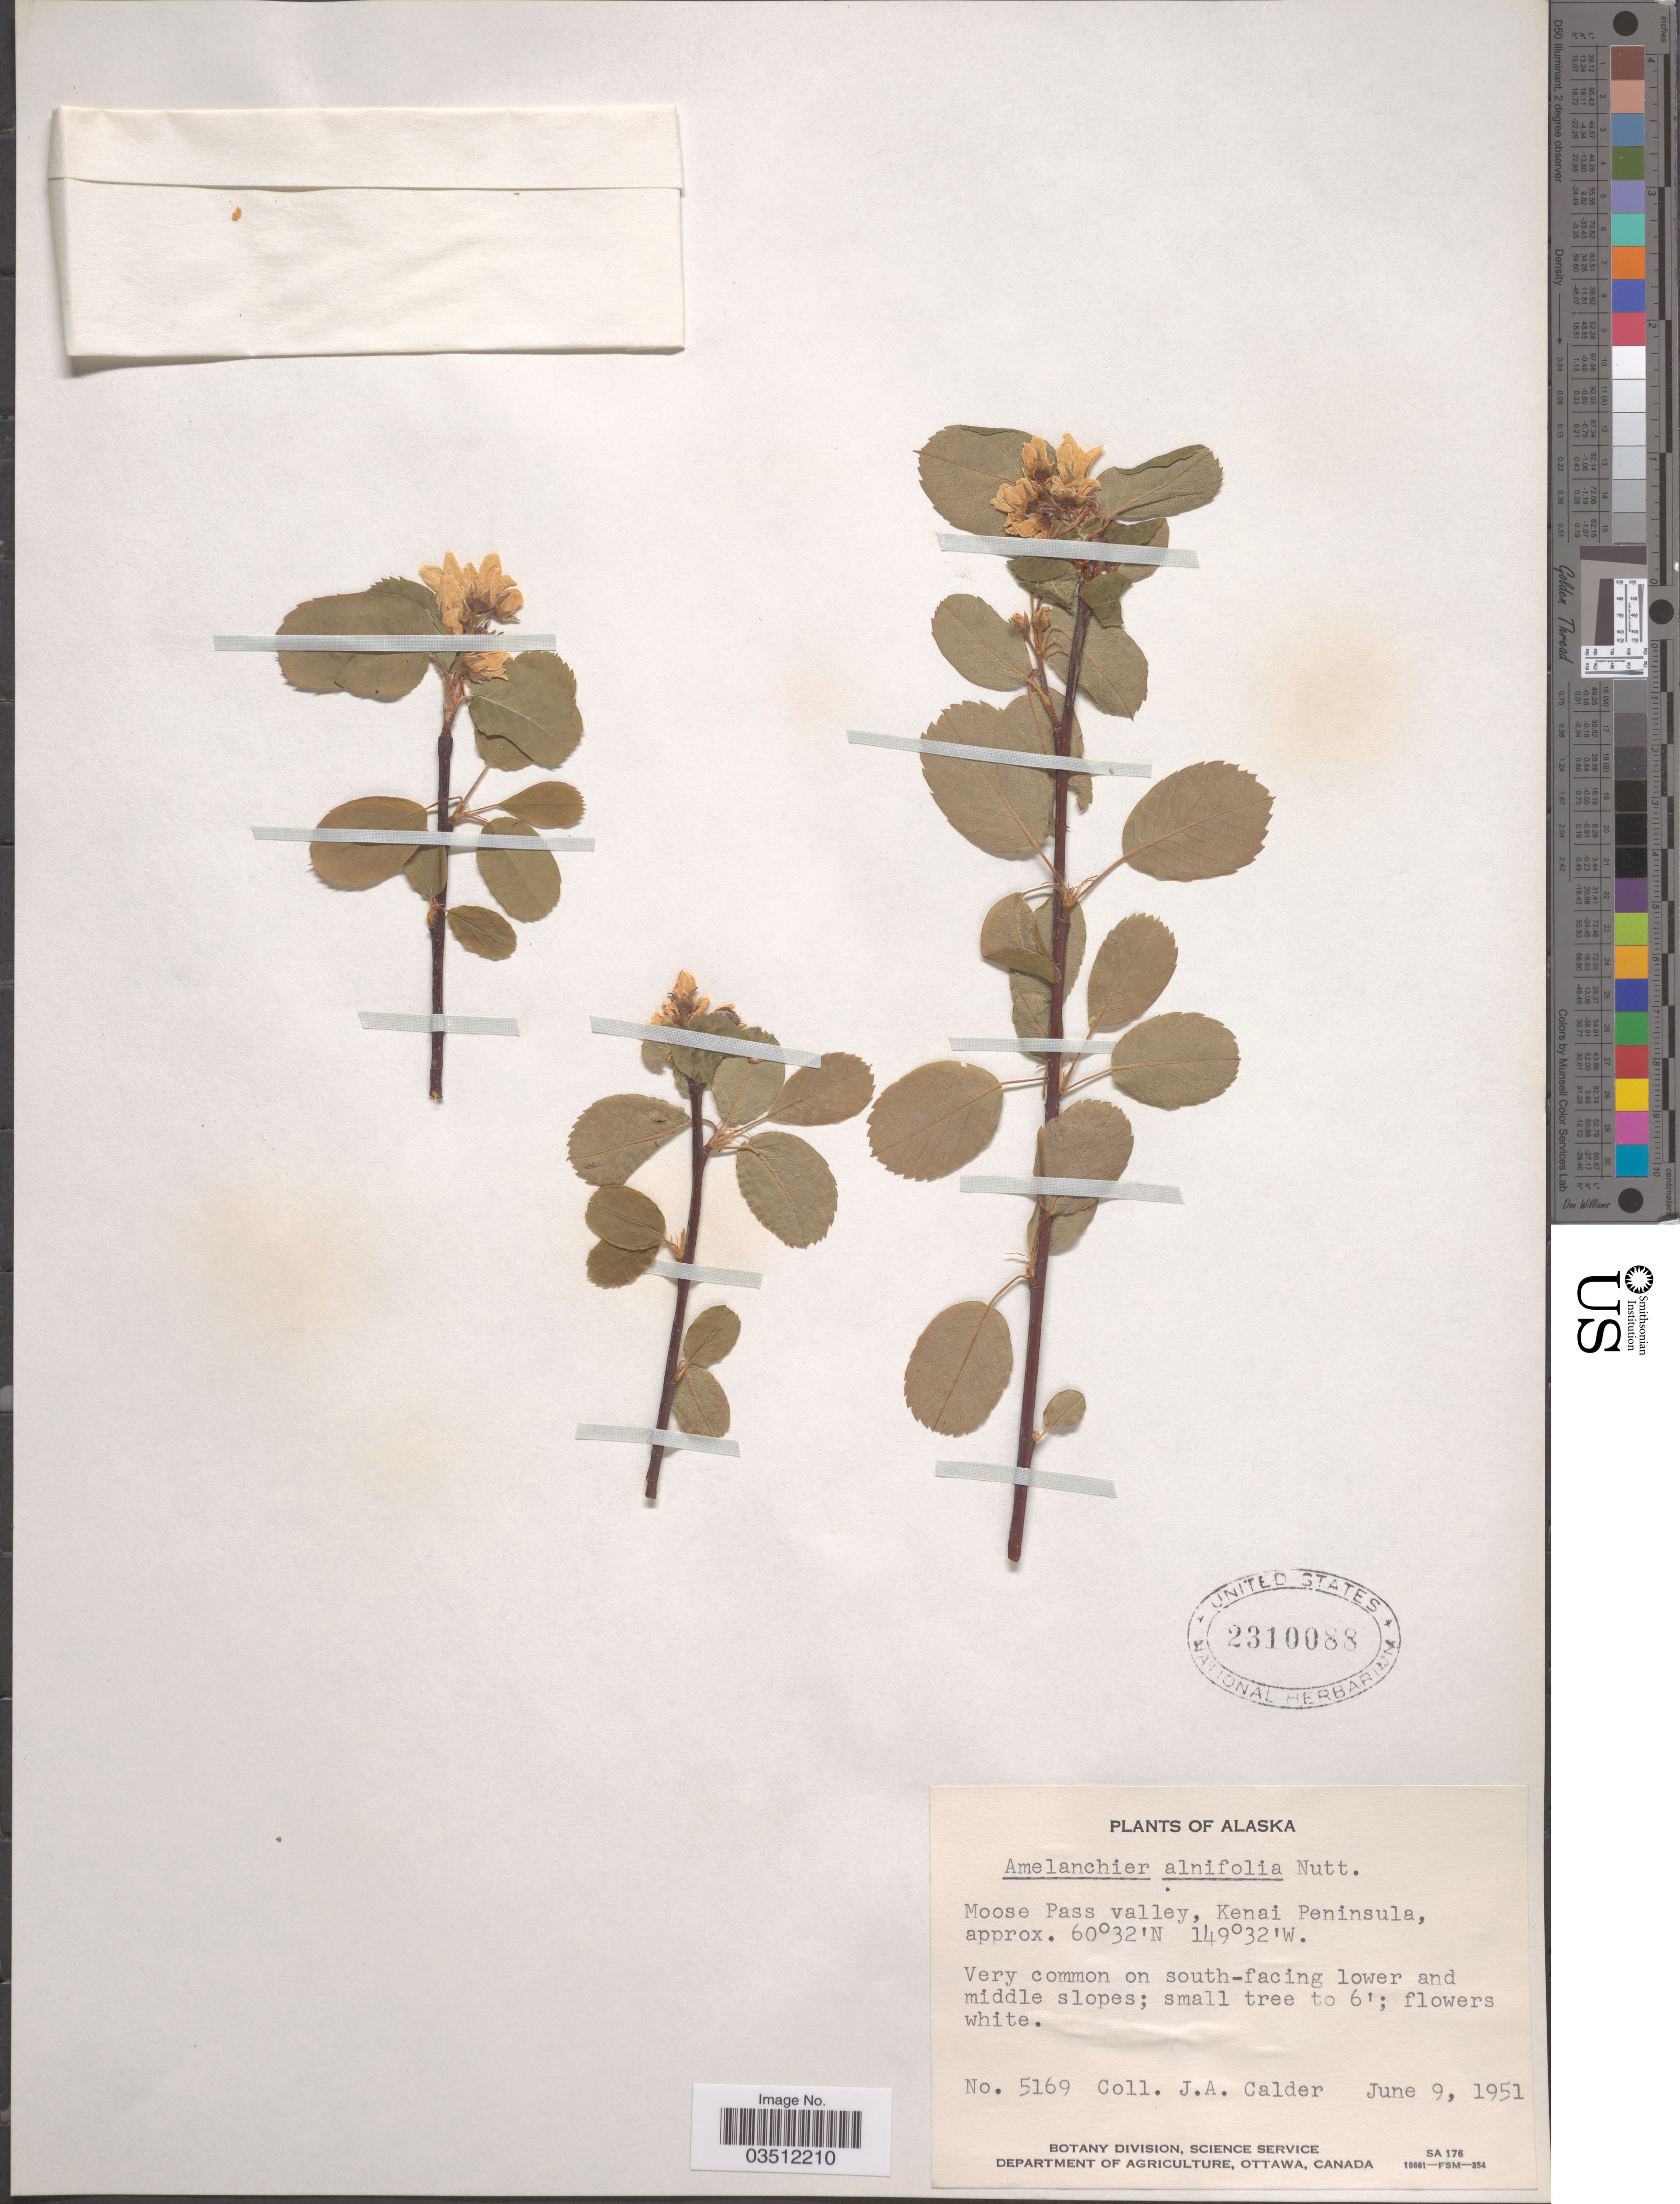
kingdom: Plantae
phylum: Tracheophyta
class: Magnoliopsida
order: Rosales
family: Rosaceae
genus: Amelanchier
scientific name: Amelanchier florida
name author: Lindl.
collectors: J. A. Calder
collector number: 5169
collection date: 1951-06-09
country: United States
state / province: Alaska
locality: Moose Pass valley, Kenai Peninsula.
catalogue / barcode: US 2310088